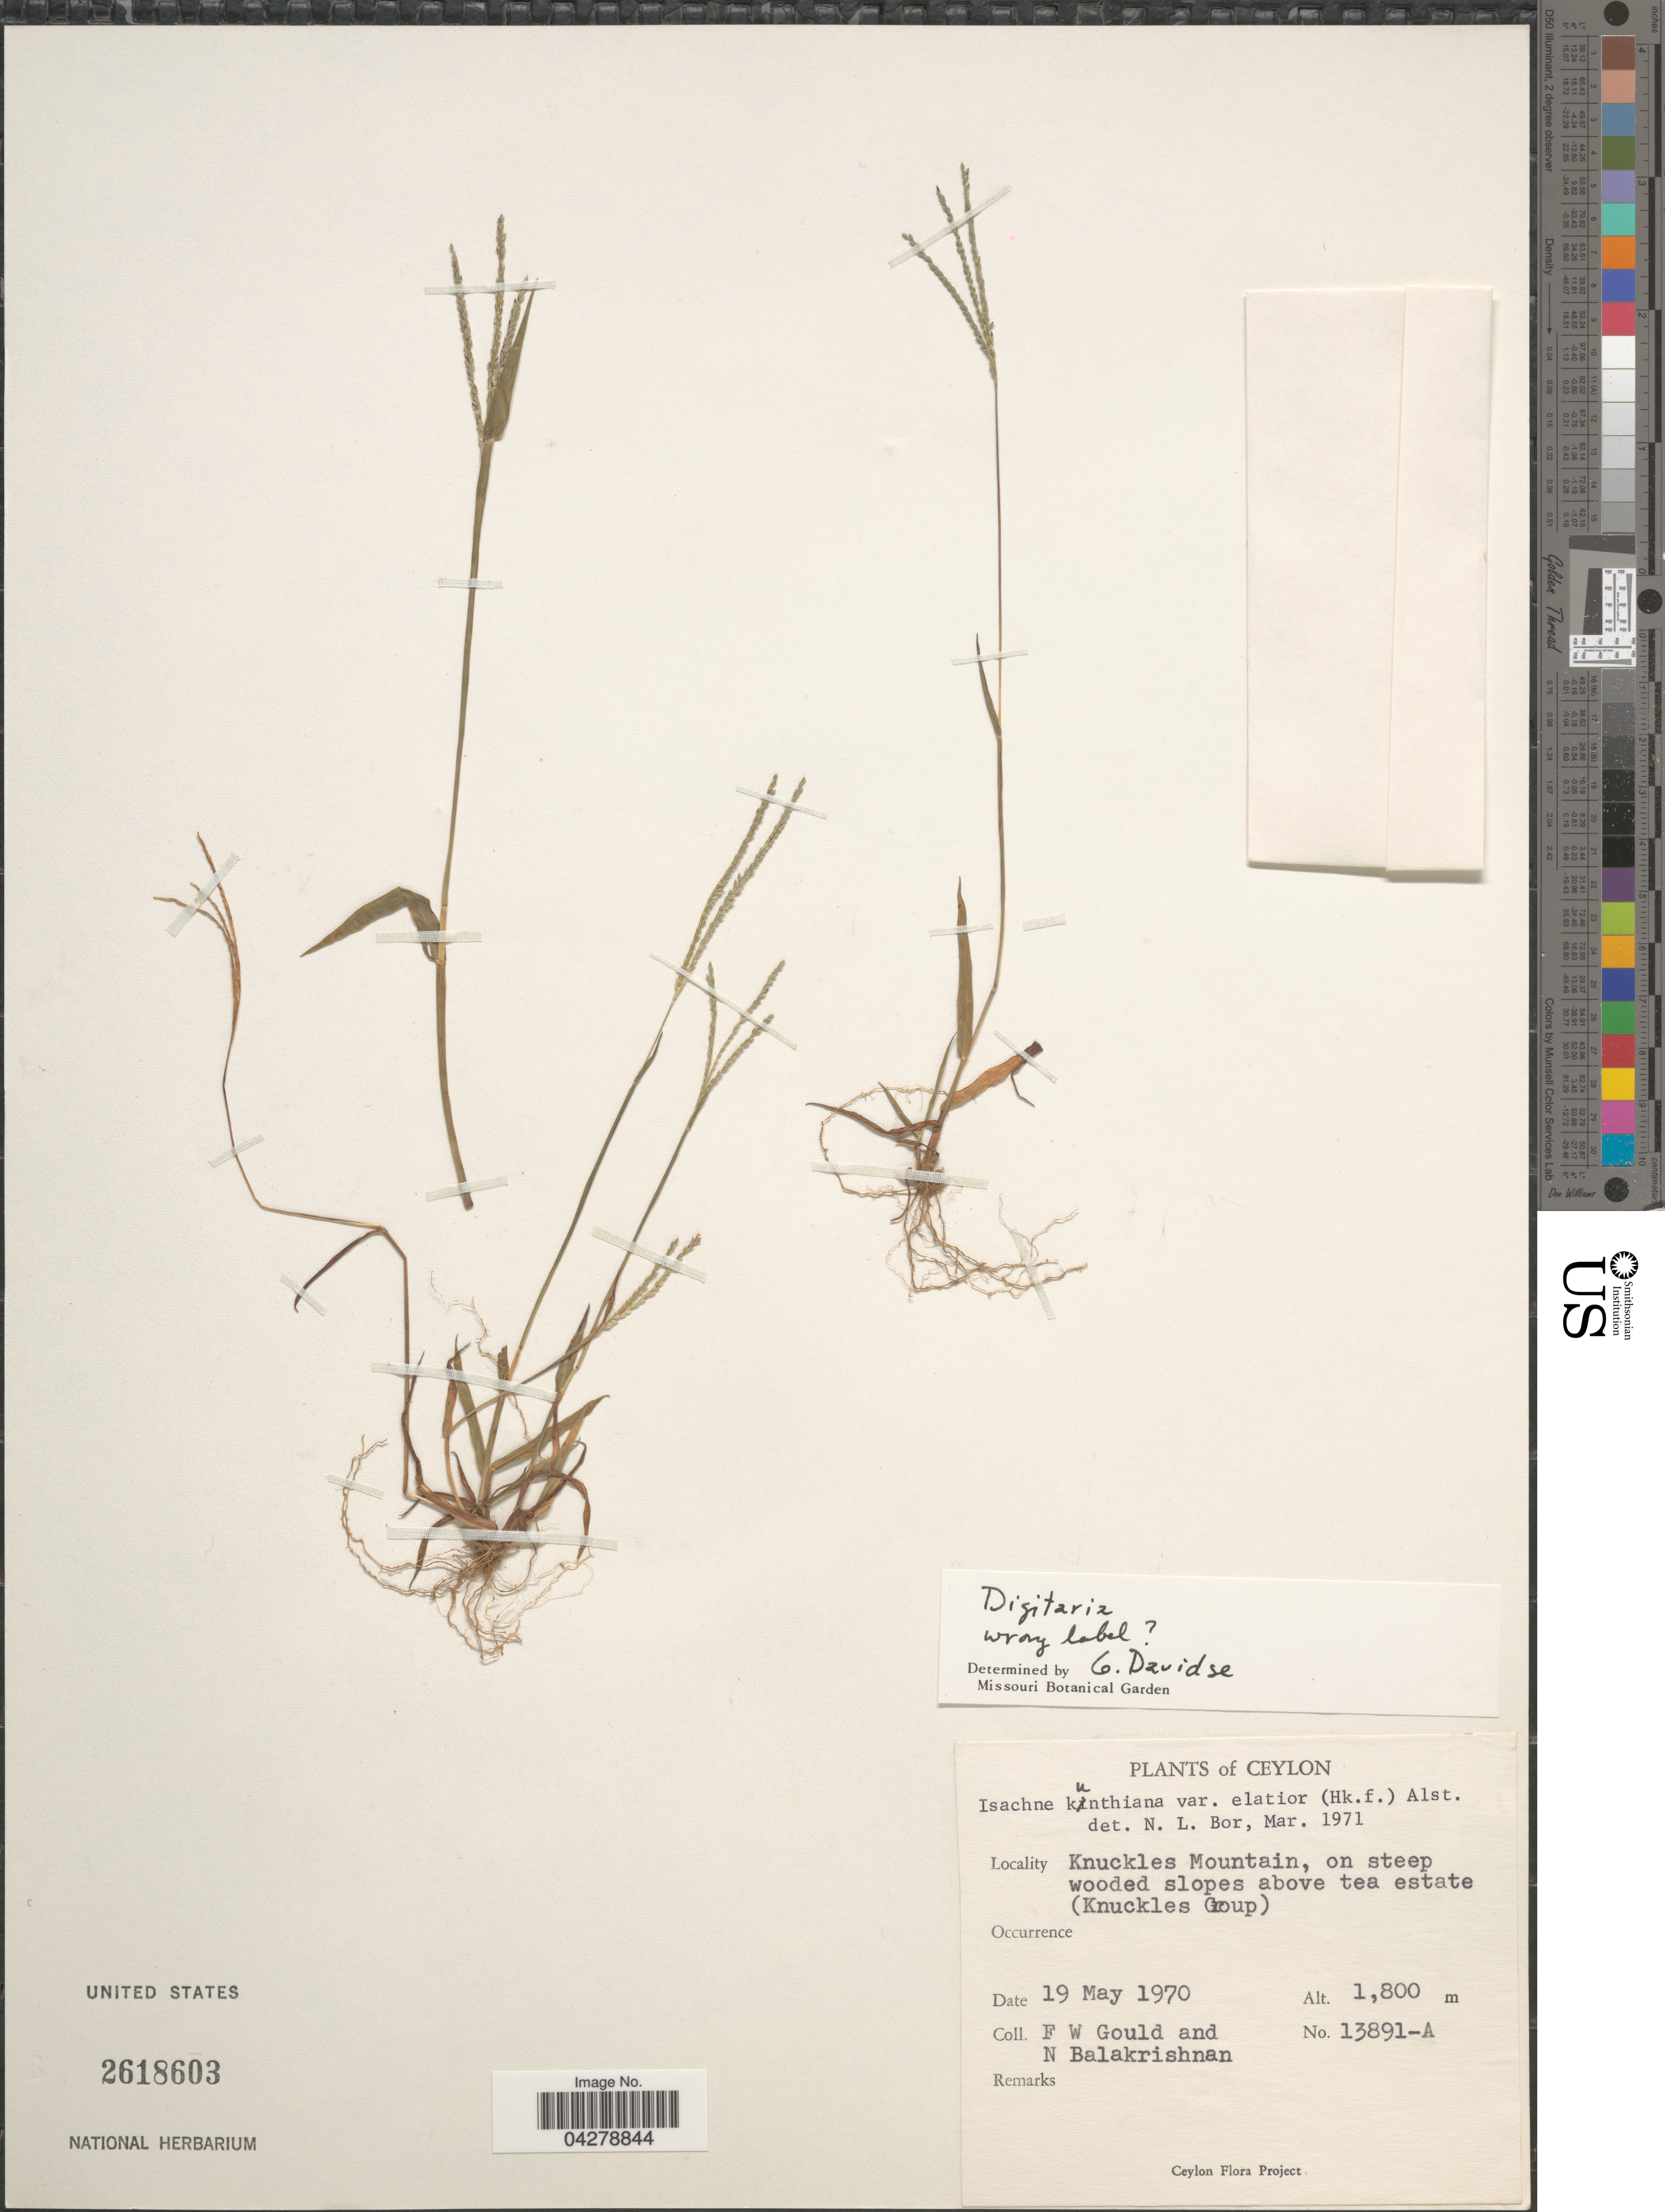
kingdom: Plantae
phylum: Tracheophyta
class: Liliopsida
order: Poales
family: Poaceae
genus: Digitaria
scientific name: Digitaria sp.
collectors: F. W. Gould & N. Balakrishnan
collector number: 13891-A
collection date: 1970-05-19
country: Sri Lanka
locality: Ceylon. Knuckles Mountain, on steep wooded slopes above tea estate (Knuckles Group).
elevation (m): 1800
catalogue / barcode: US 2618603